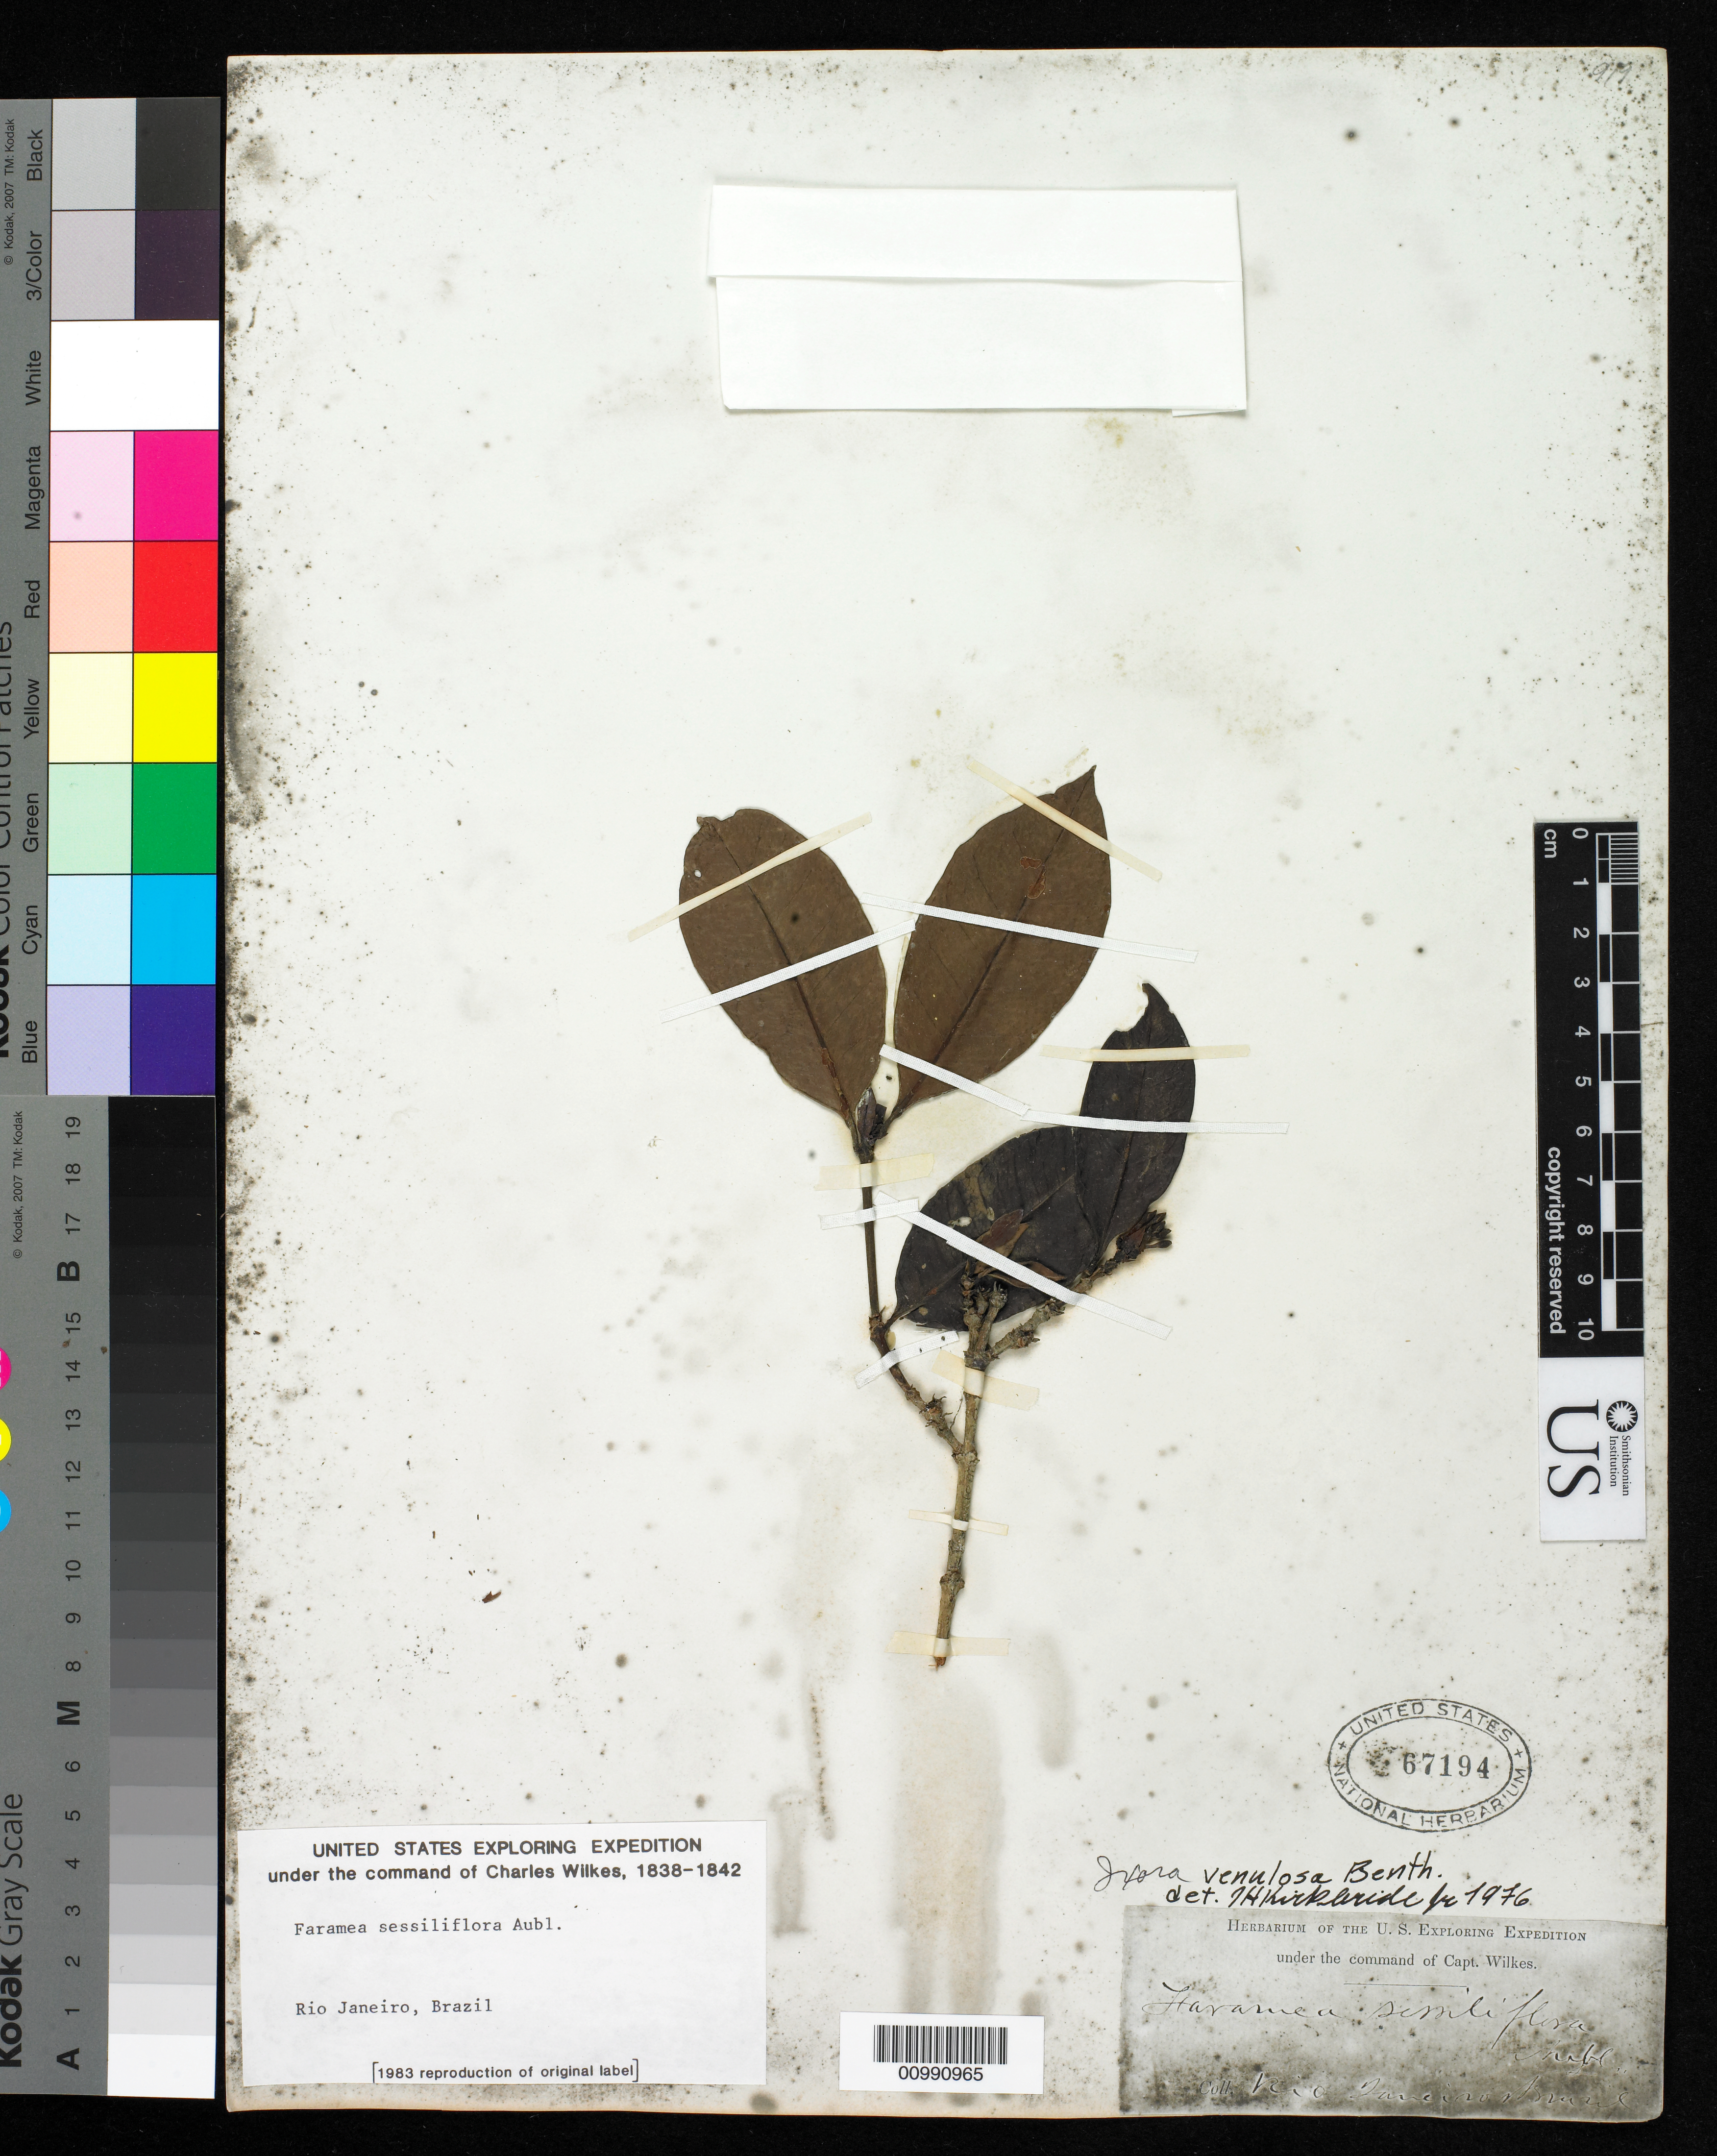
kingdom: Plantae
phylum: Tracheophyta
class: Magnoliopsida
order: Gentianales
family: Rubiaceae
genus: Ixora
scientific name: Ixora venulosa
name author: Benth.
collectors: Wilkes Explor. Exped.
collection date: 1838/1842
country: Brazil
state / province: Rio de Janeiro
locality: Rio Janeiro, Brazil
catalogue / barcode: US 67194